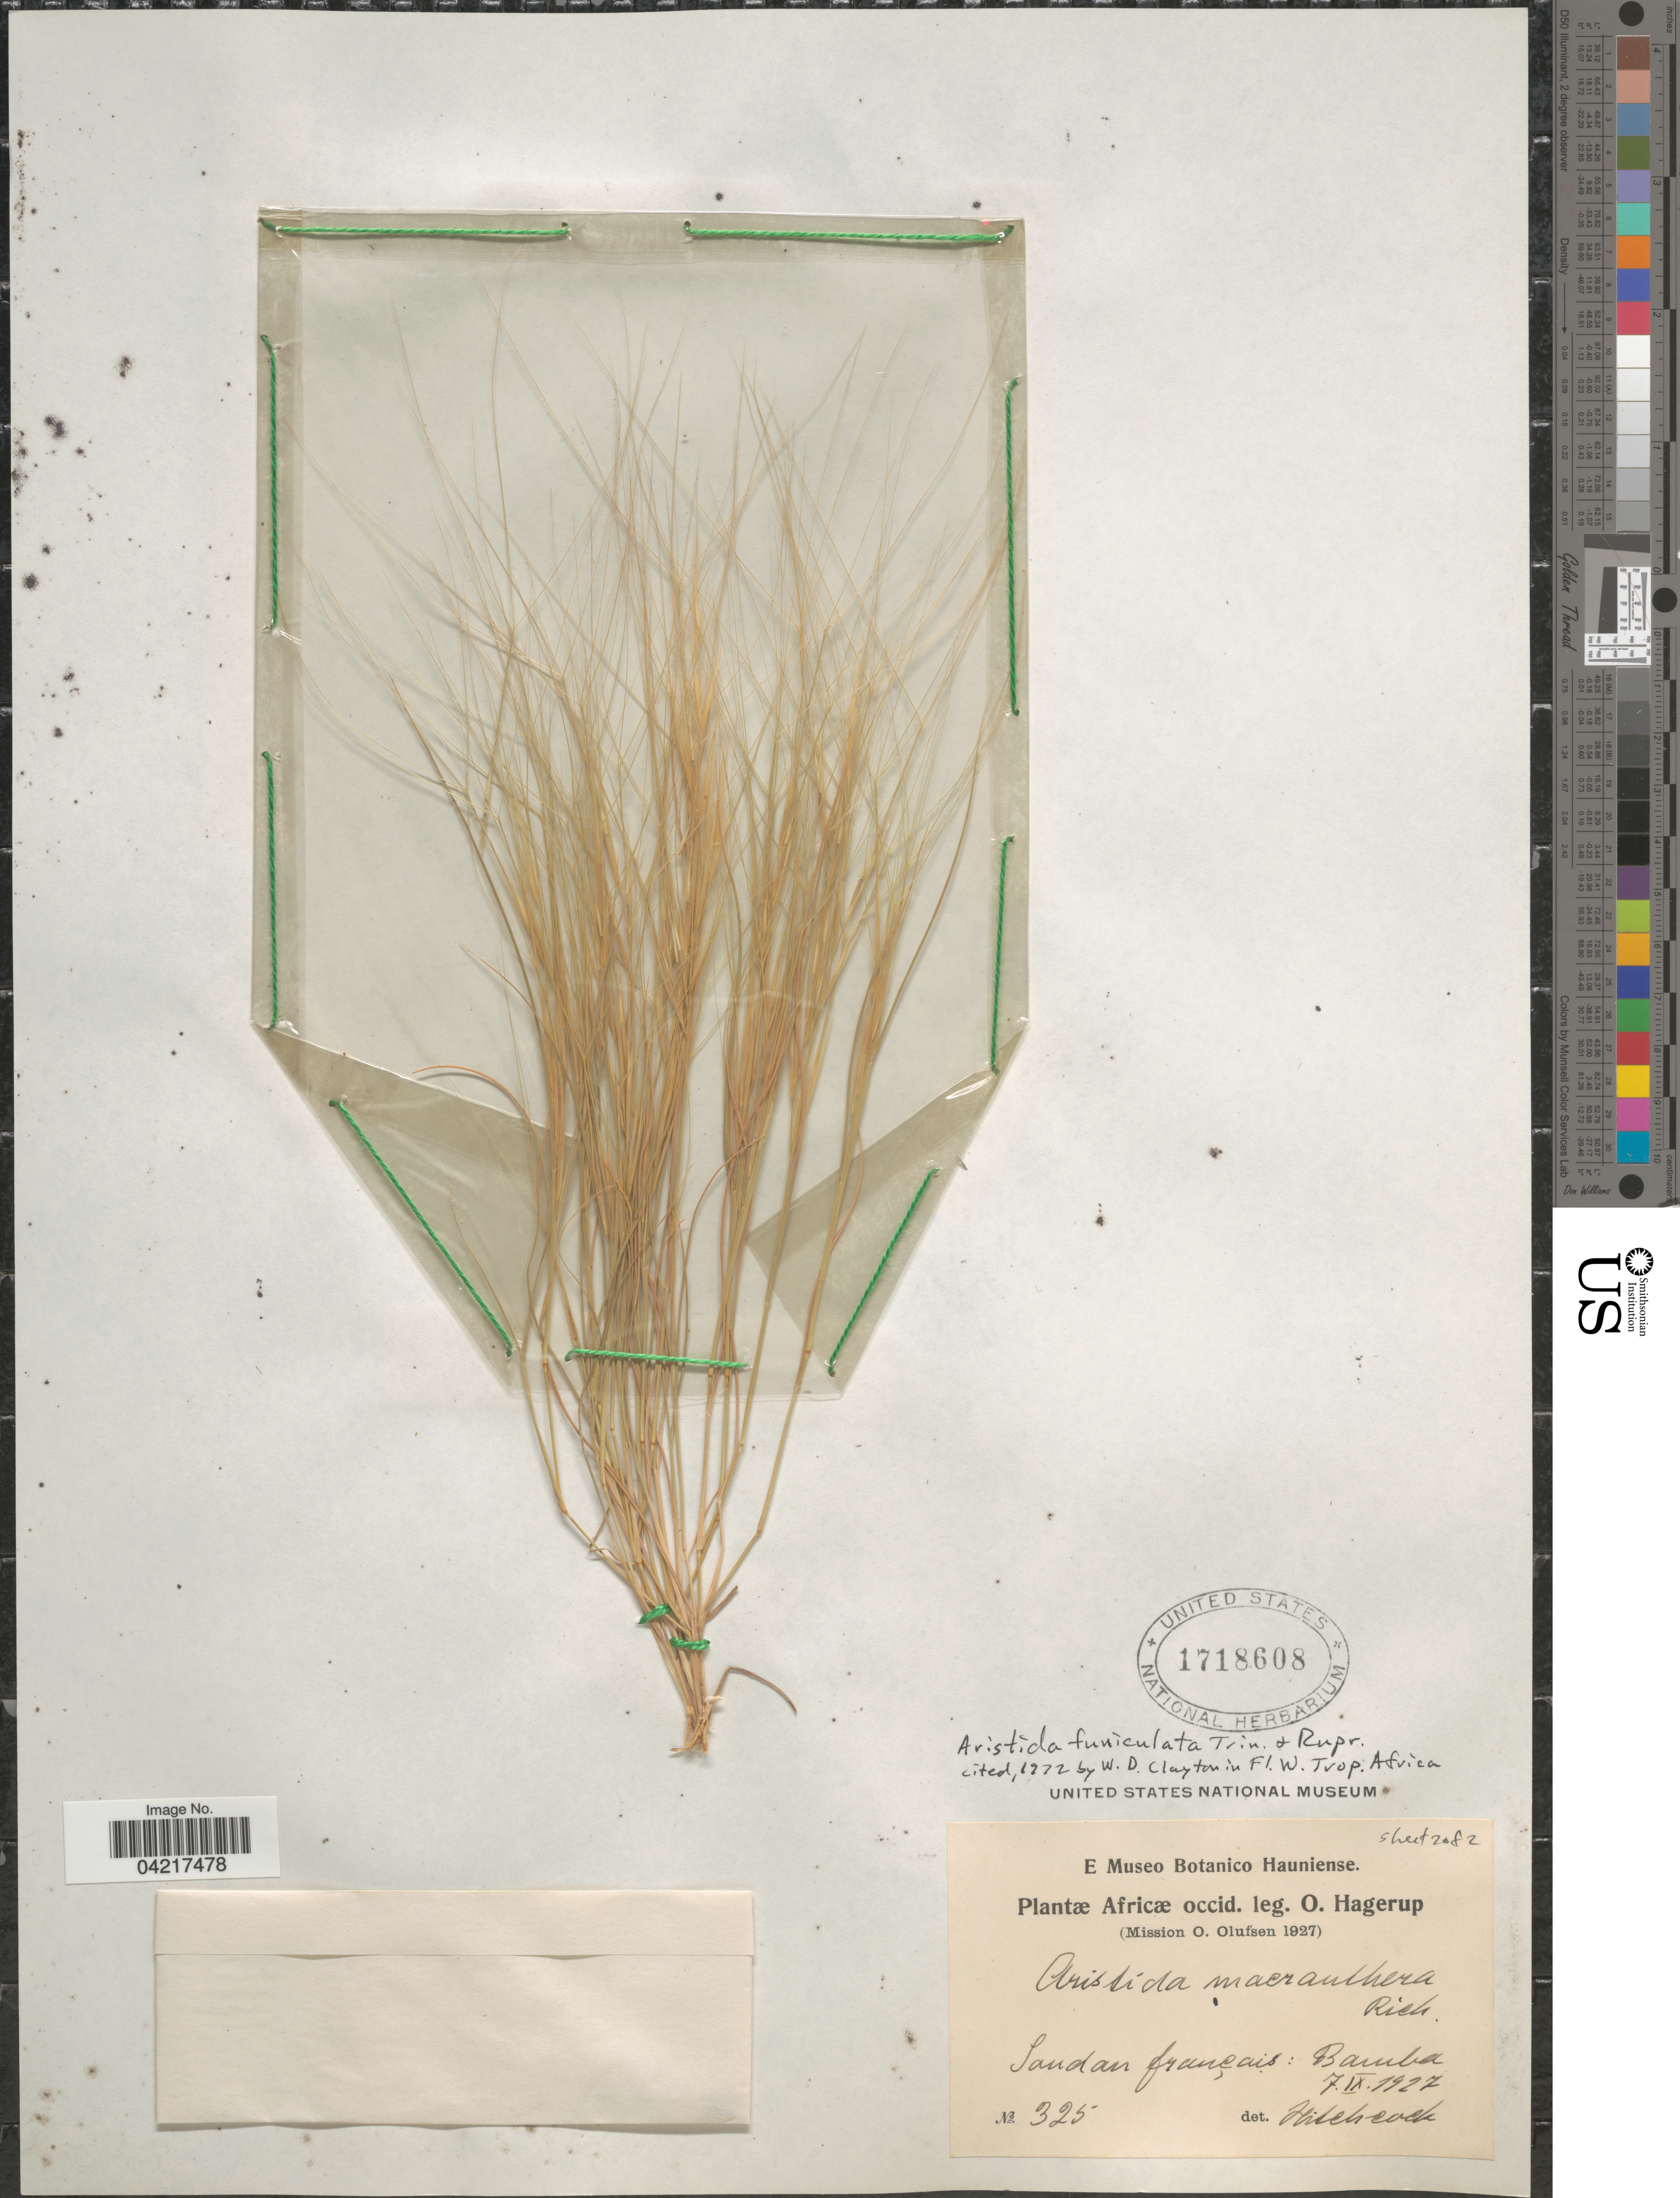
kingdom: Plantae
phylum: Tracheophyta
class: Liliopsida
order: Poales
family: Poaceae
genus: Aristida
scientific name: Aristida funiculata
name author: Trin. & Rupr.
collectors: O. Hagerup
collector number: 325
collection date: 1927-09-07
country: Sudan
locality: Africæ occid. Soudan français: Bamba.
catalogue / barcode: US 1718608